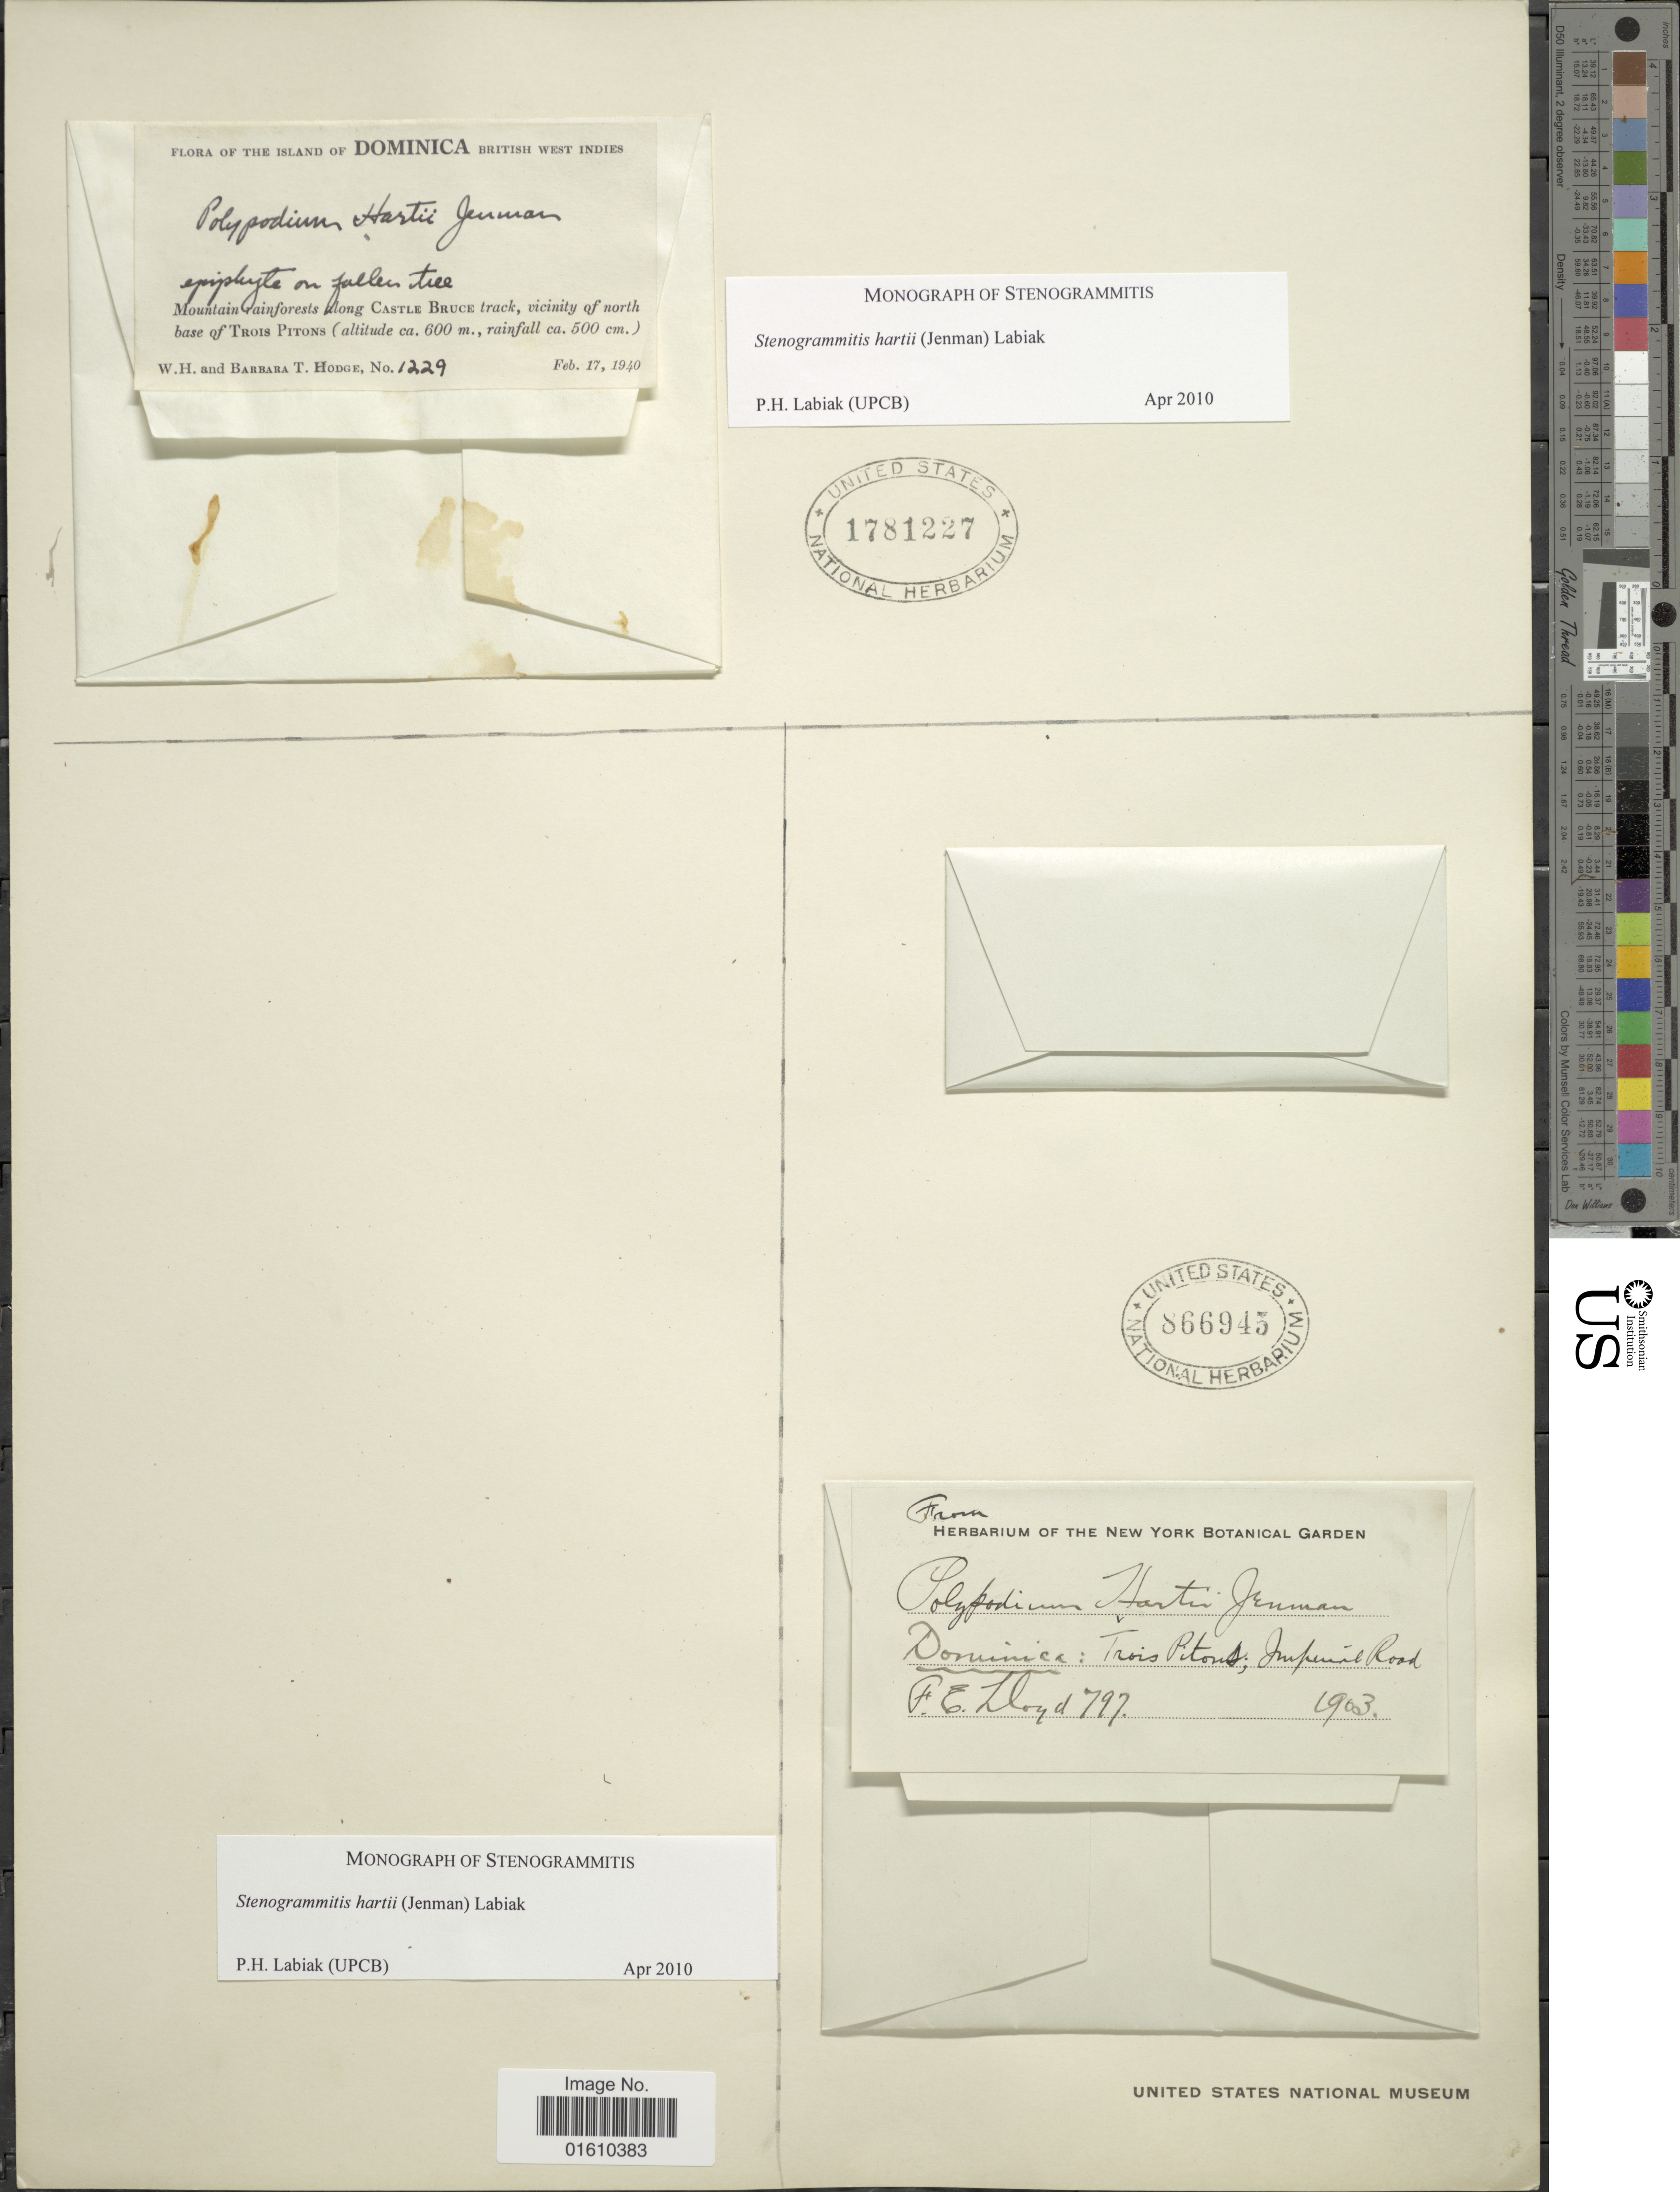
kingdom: Plantae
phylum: Tracheophyta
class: Polypodiopsida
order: Polypodiales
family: Polypodiaceae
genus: Stenogrammitis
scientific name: Stenogrammitis hartii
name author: (Jenman) Labiak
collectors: W. Hodge & B. Hodge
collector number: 1229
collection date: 1940-02-17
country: Dominica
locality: The Island of Dominica, British West Indies, Mountain rainforests along Castle Bruce track, vicinity of north base of Trois Pitons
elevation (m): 600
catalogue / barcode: US 1781227